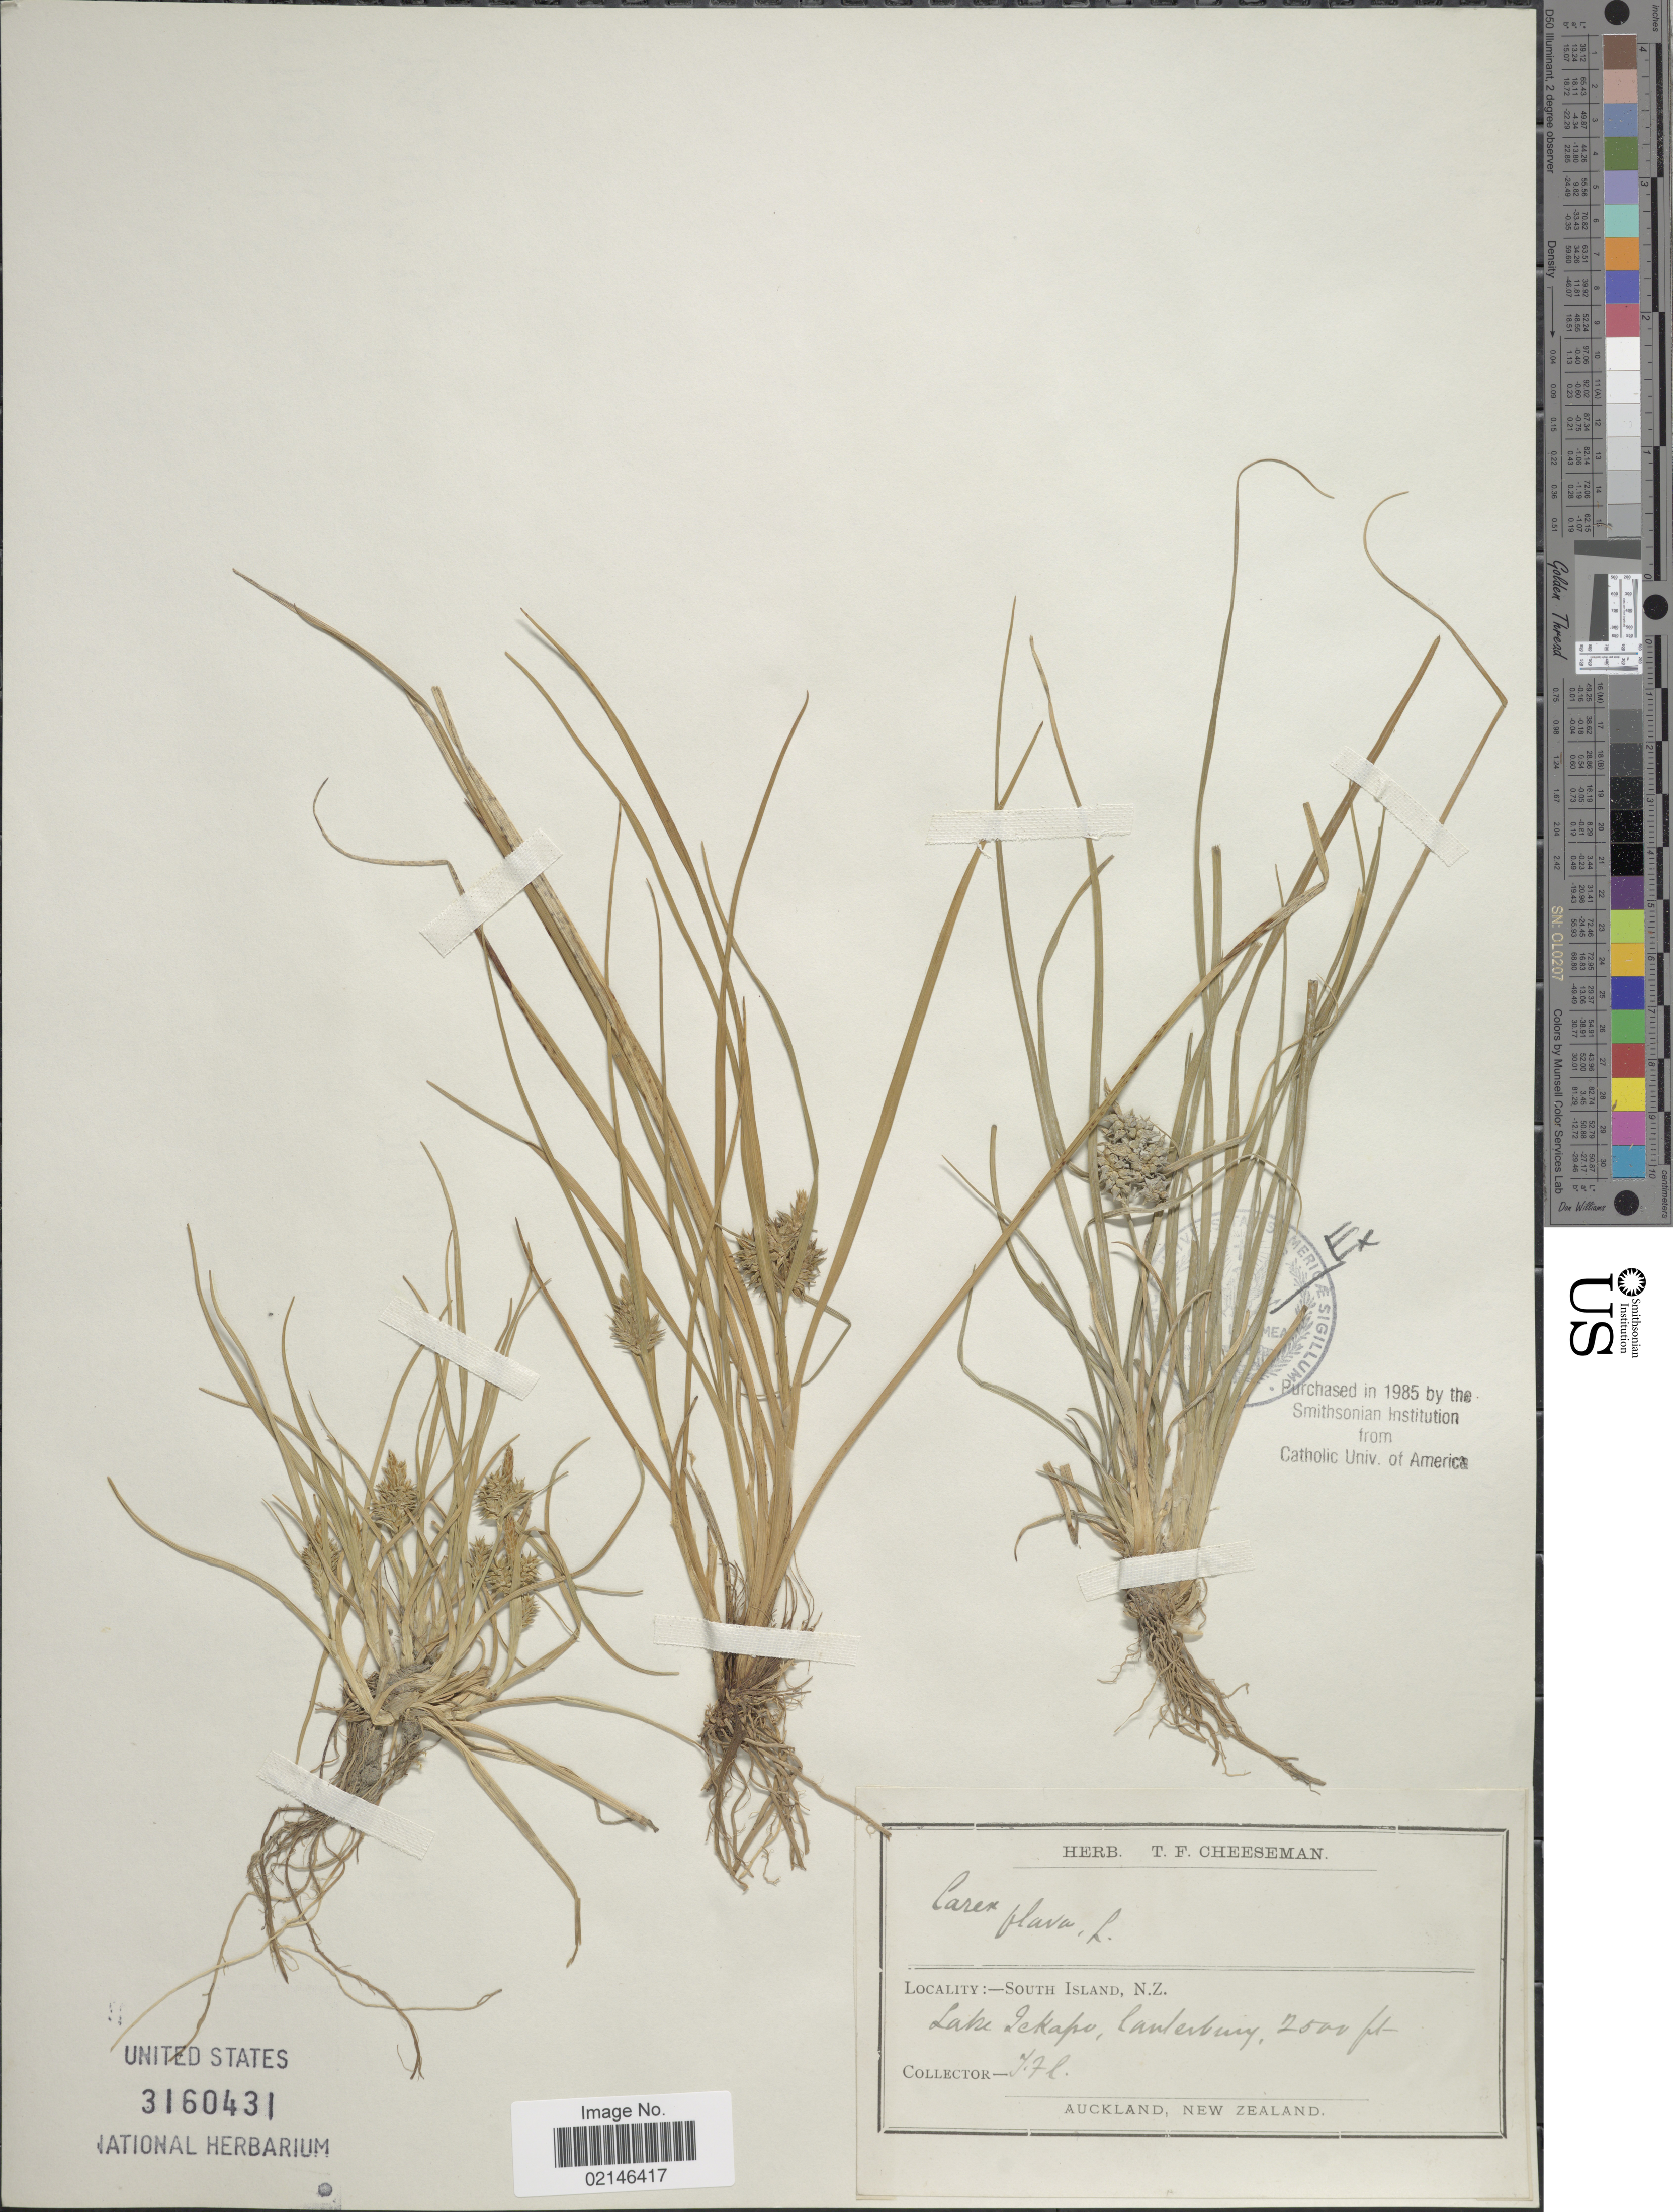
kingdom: Plantae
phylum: Tracheophyta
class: Liliopsida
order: Poales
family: Cyperaceae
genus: Carex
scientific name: Carex flava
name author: L.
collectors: T. F. Cheeseman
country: New Zealand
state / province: Canterbury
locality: South Island, Lake Tekapo. Canterbury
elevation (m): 610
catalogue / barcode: US 3160431